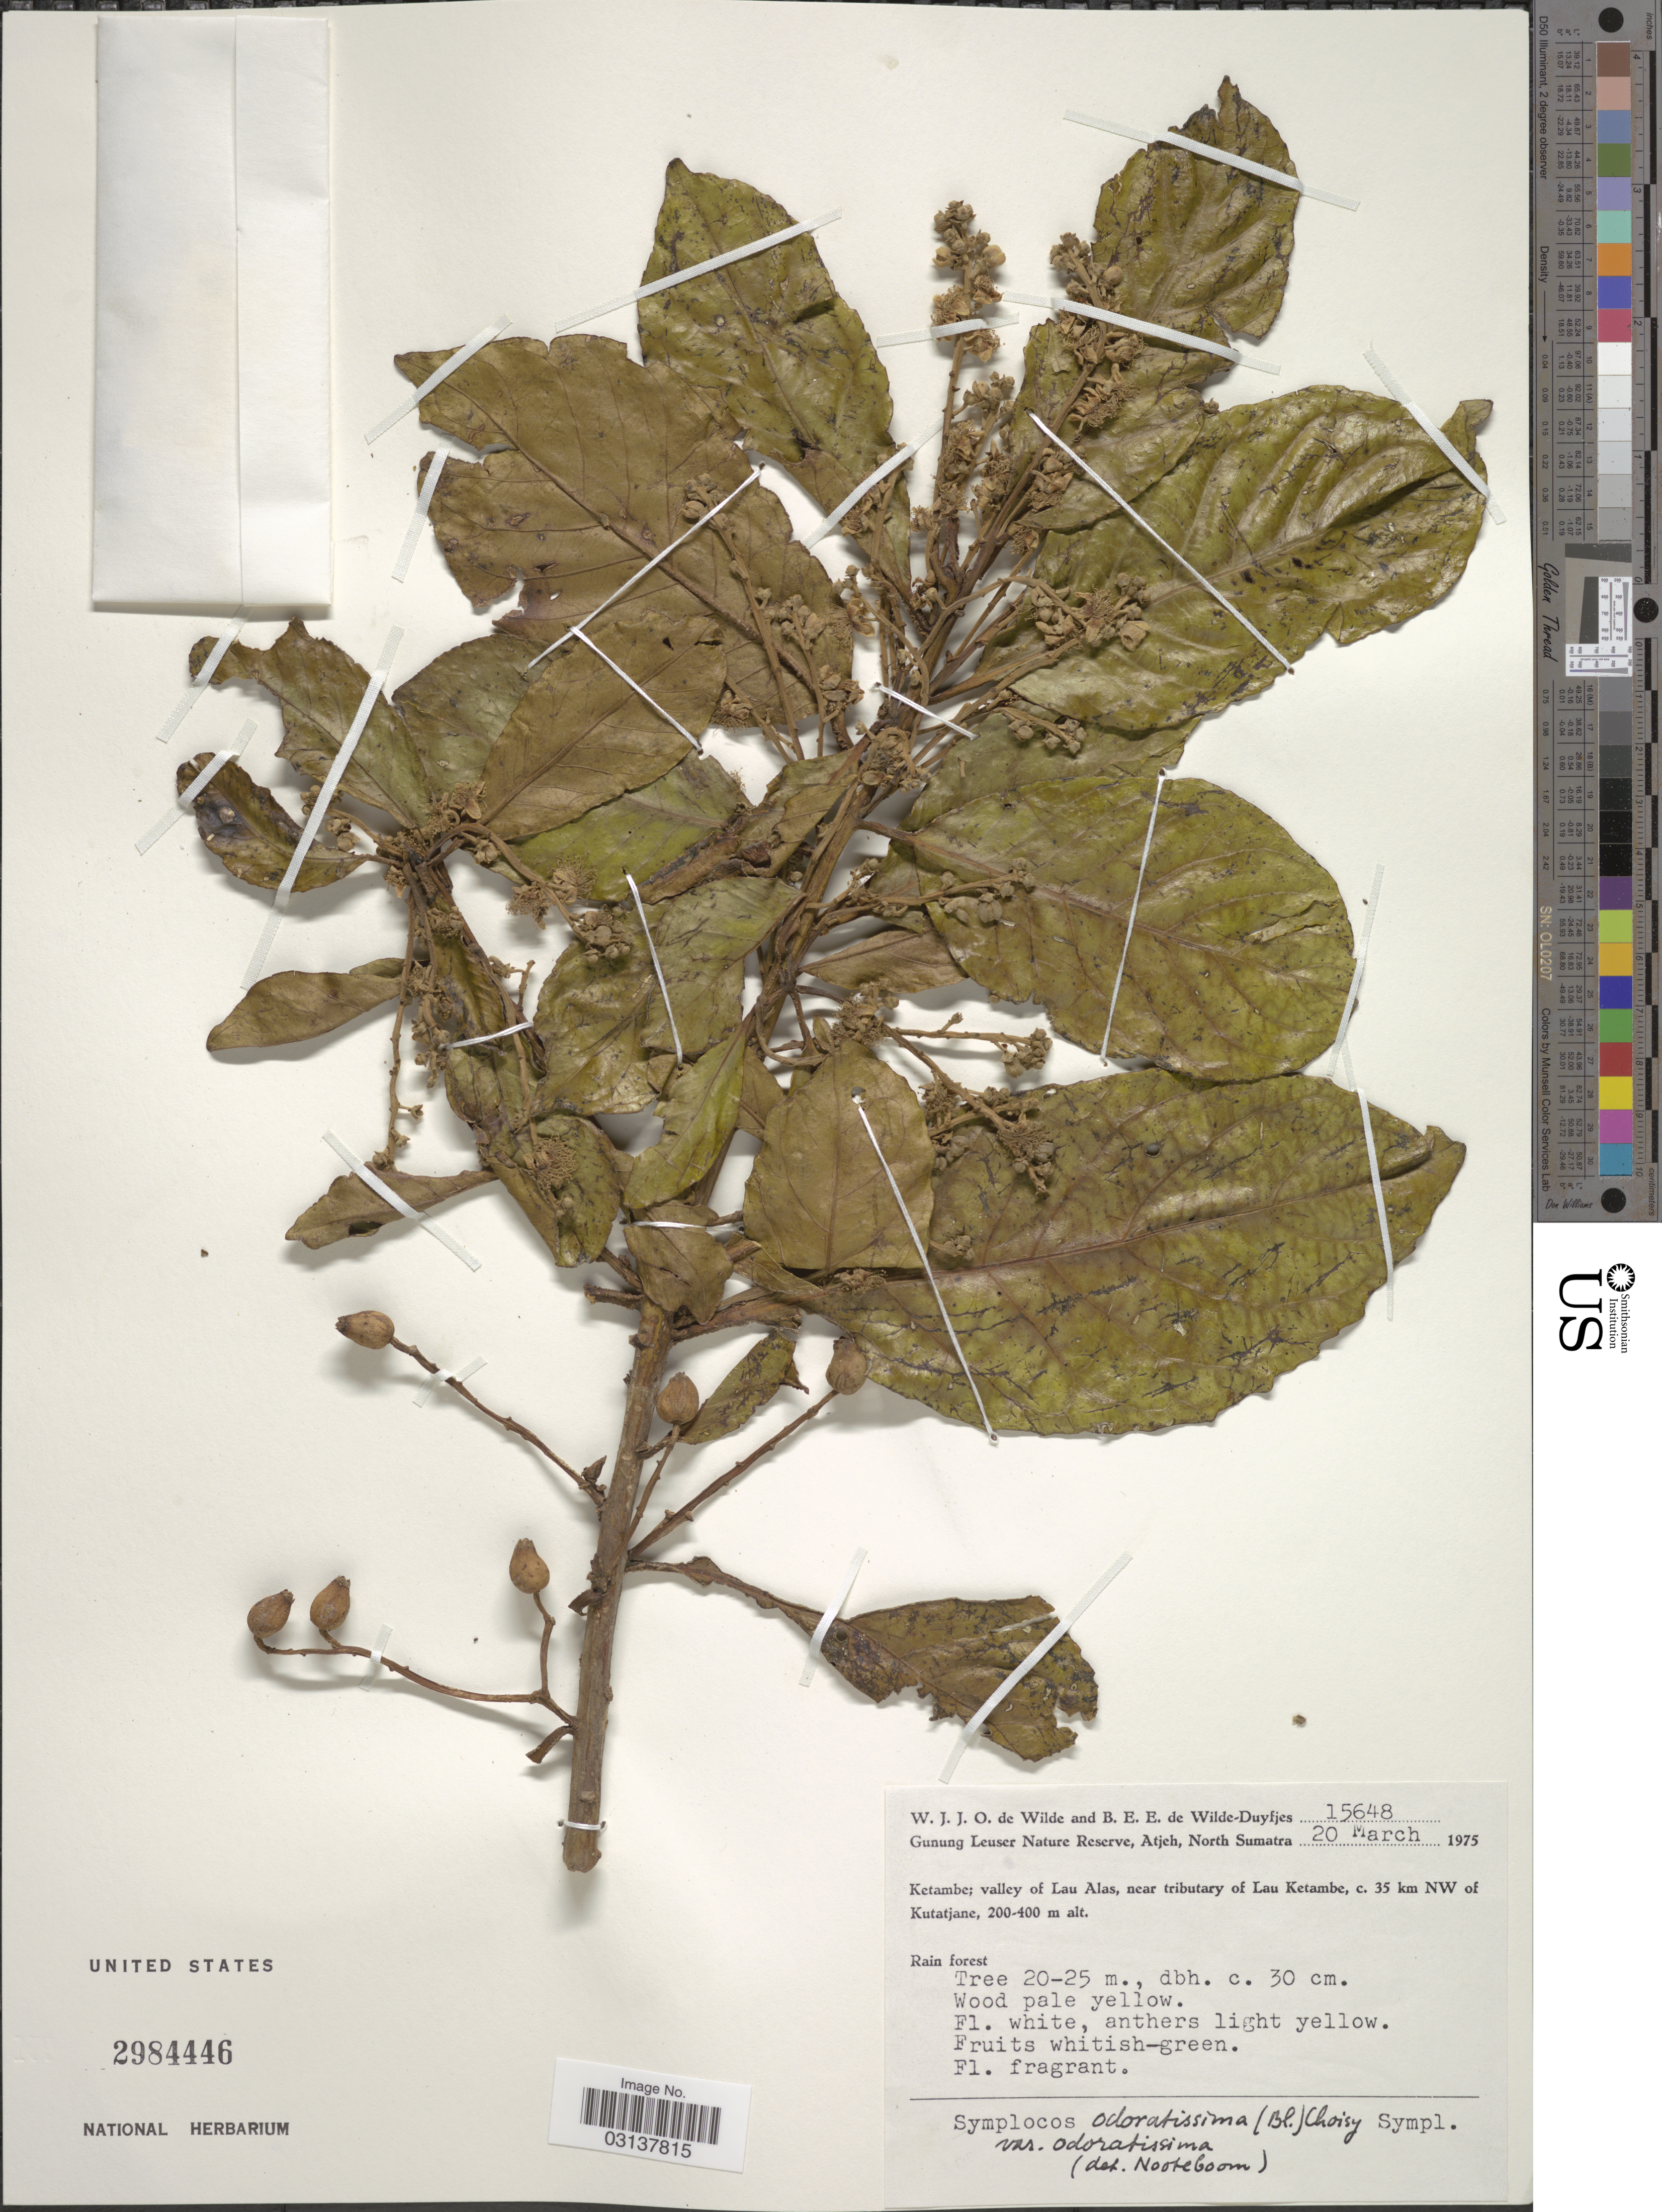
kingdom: Plantae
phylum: Tracheophyta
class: Magnoliopsida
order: Ericales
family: Symplocaceae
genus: Symplocos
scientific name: Symplocos odoratissima var. odoratissima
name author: (Blume) Choisy ex Zoll.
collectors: W. J. de Wilde & B. E. de Wilde-Duyfjes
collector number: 15648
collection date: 1975-03-20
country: Indonesia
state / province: Sumatra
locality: Ketambe; valley of Lau Alas, near tributary of Lau Ketambe, c. 35 NW of Kutatjane.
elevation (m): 200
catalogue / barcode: US 2984446